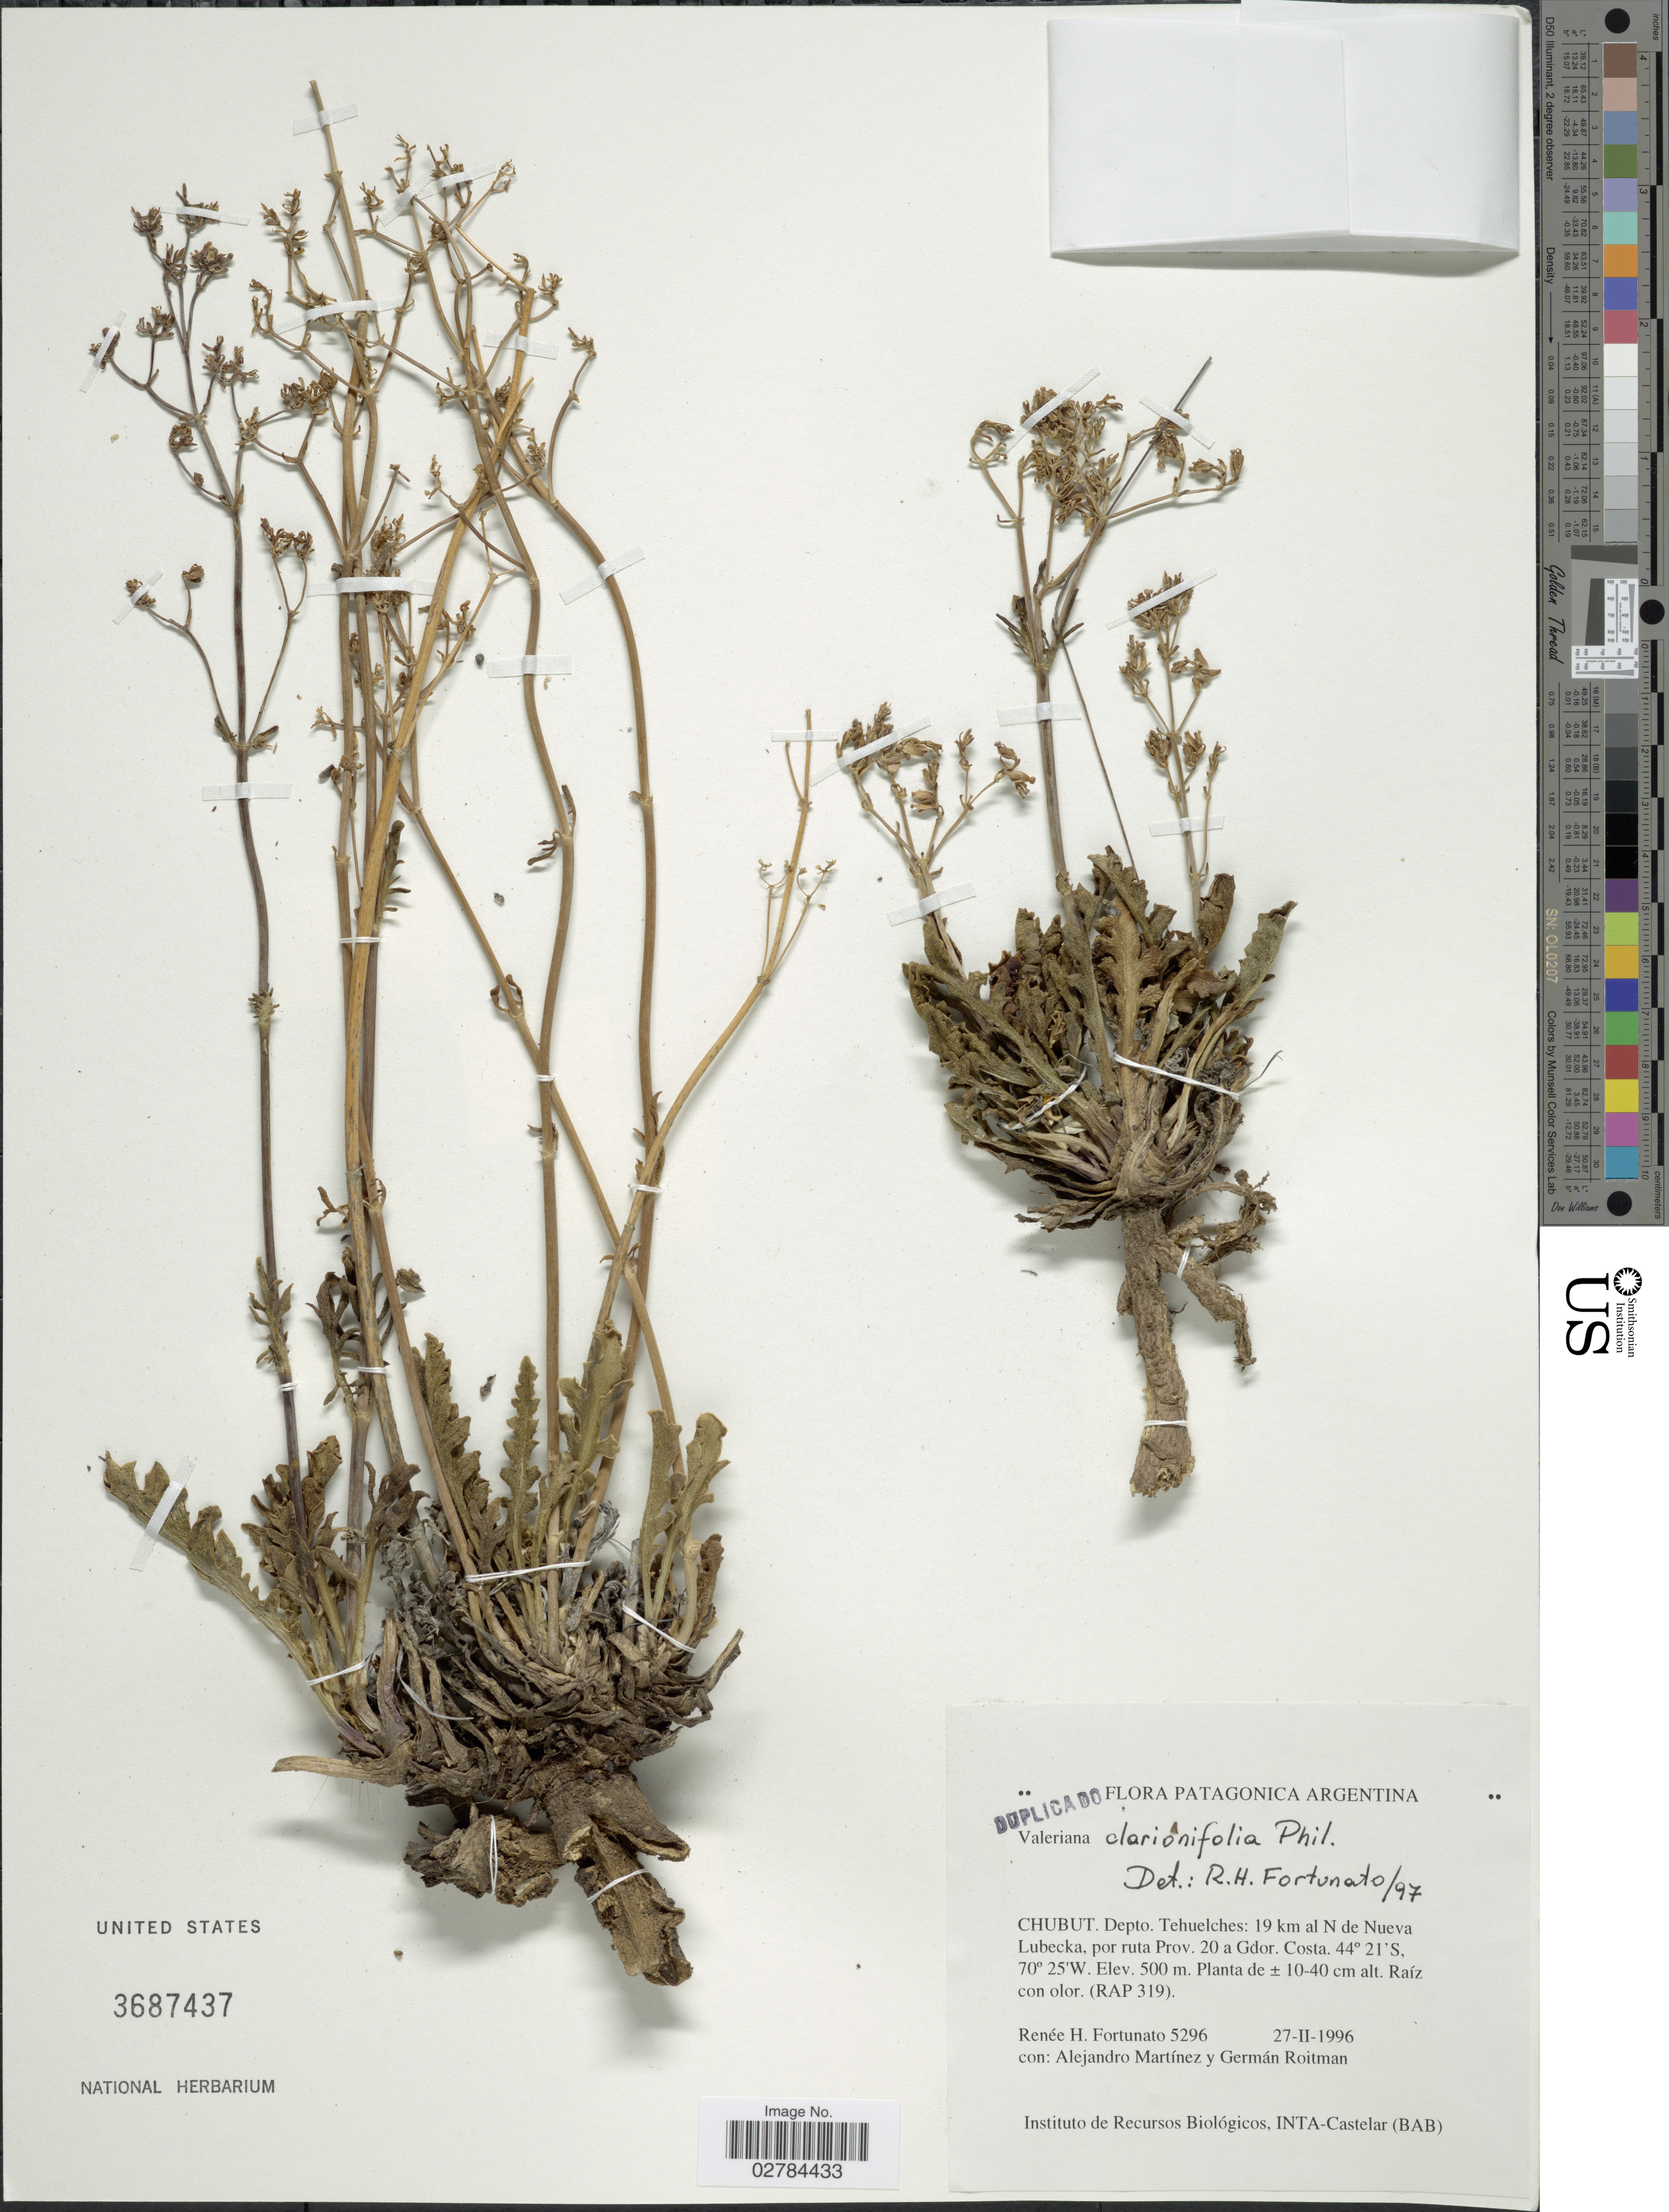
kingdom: Plantae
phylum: Tracheophyta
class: Magnoliopsida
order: Dipsacales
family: Caprifoliaceae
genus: Valeriana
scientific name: Valeriana clarionifolia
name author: Phil.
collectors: R. H. Fortunato, A. Martínez & G. Roitman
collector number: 5296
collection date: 1996-02-27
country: Argentina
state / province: Chubut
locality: Patagonica Argentina. Chubut. Depto. Tehuelches: 19 km al N de Nueva Lubecka, por ruta Prov. 20 a Gdor. Costa.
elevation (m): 500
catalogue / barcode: US 3687437